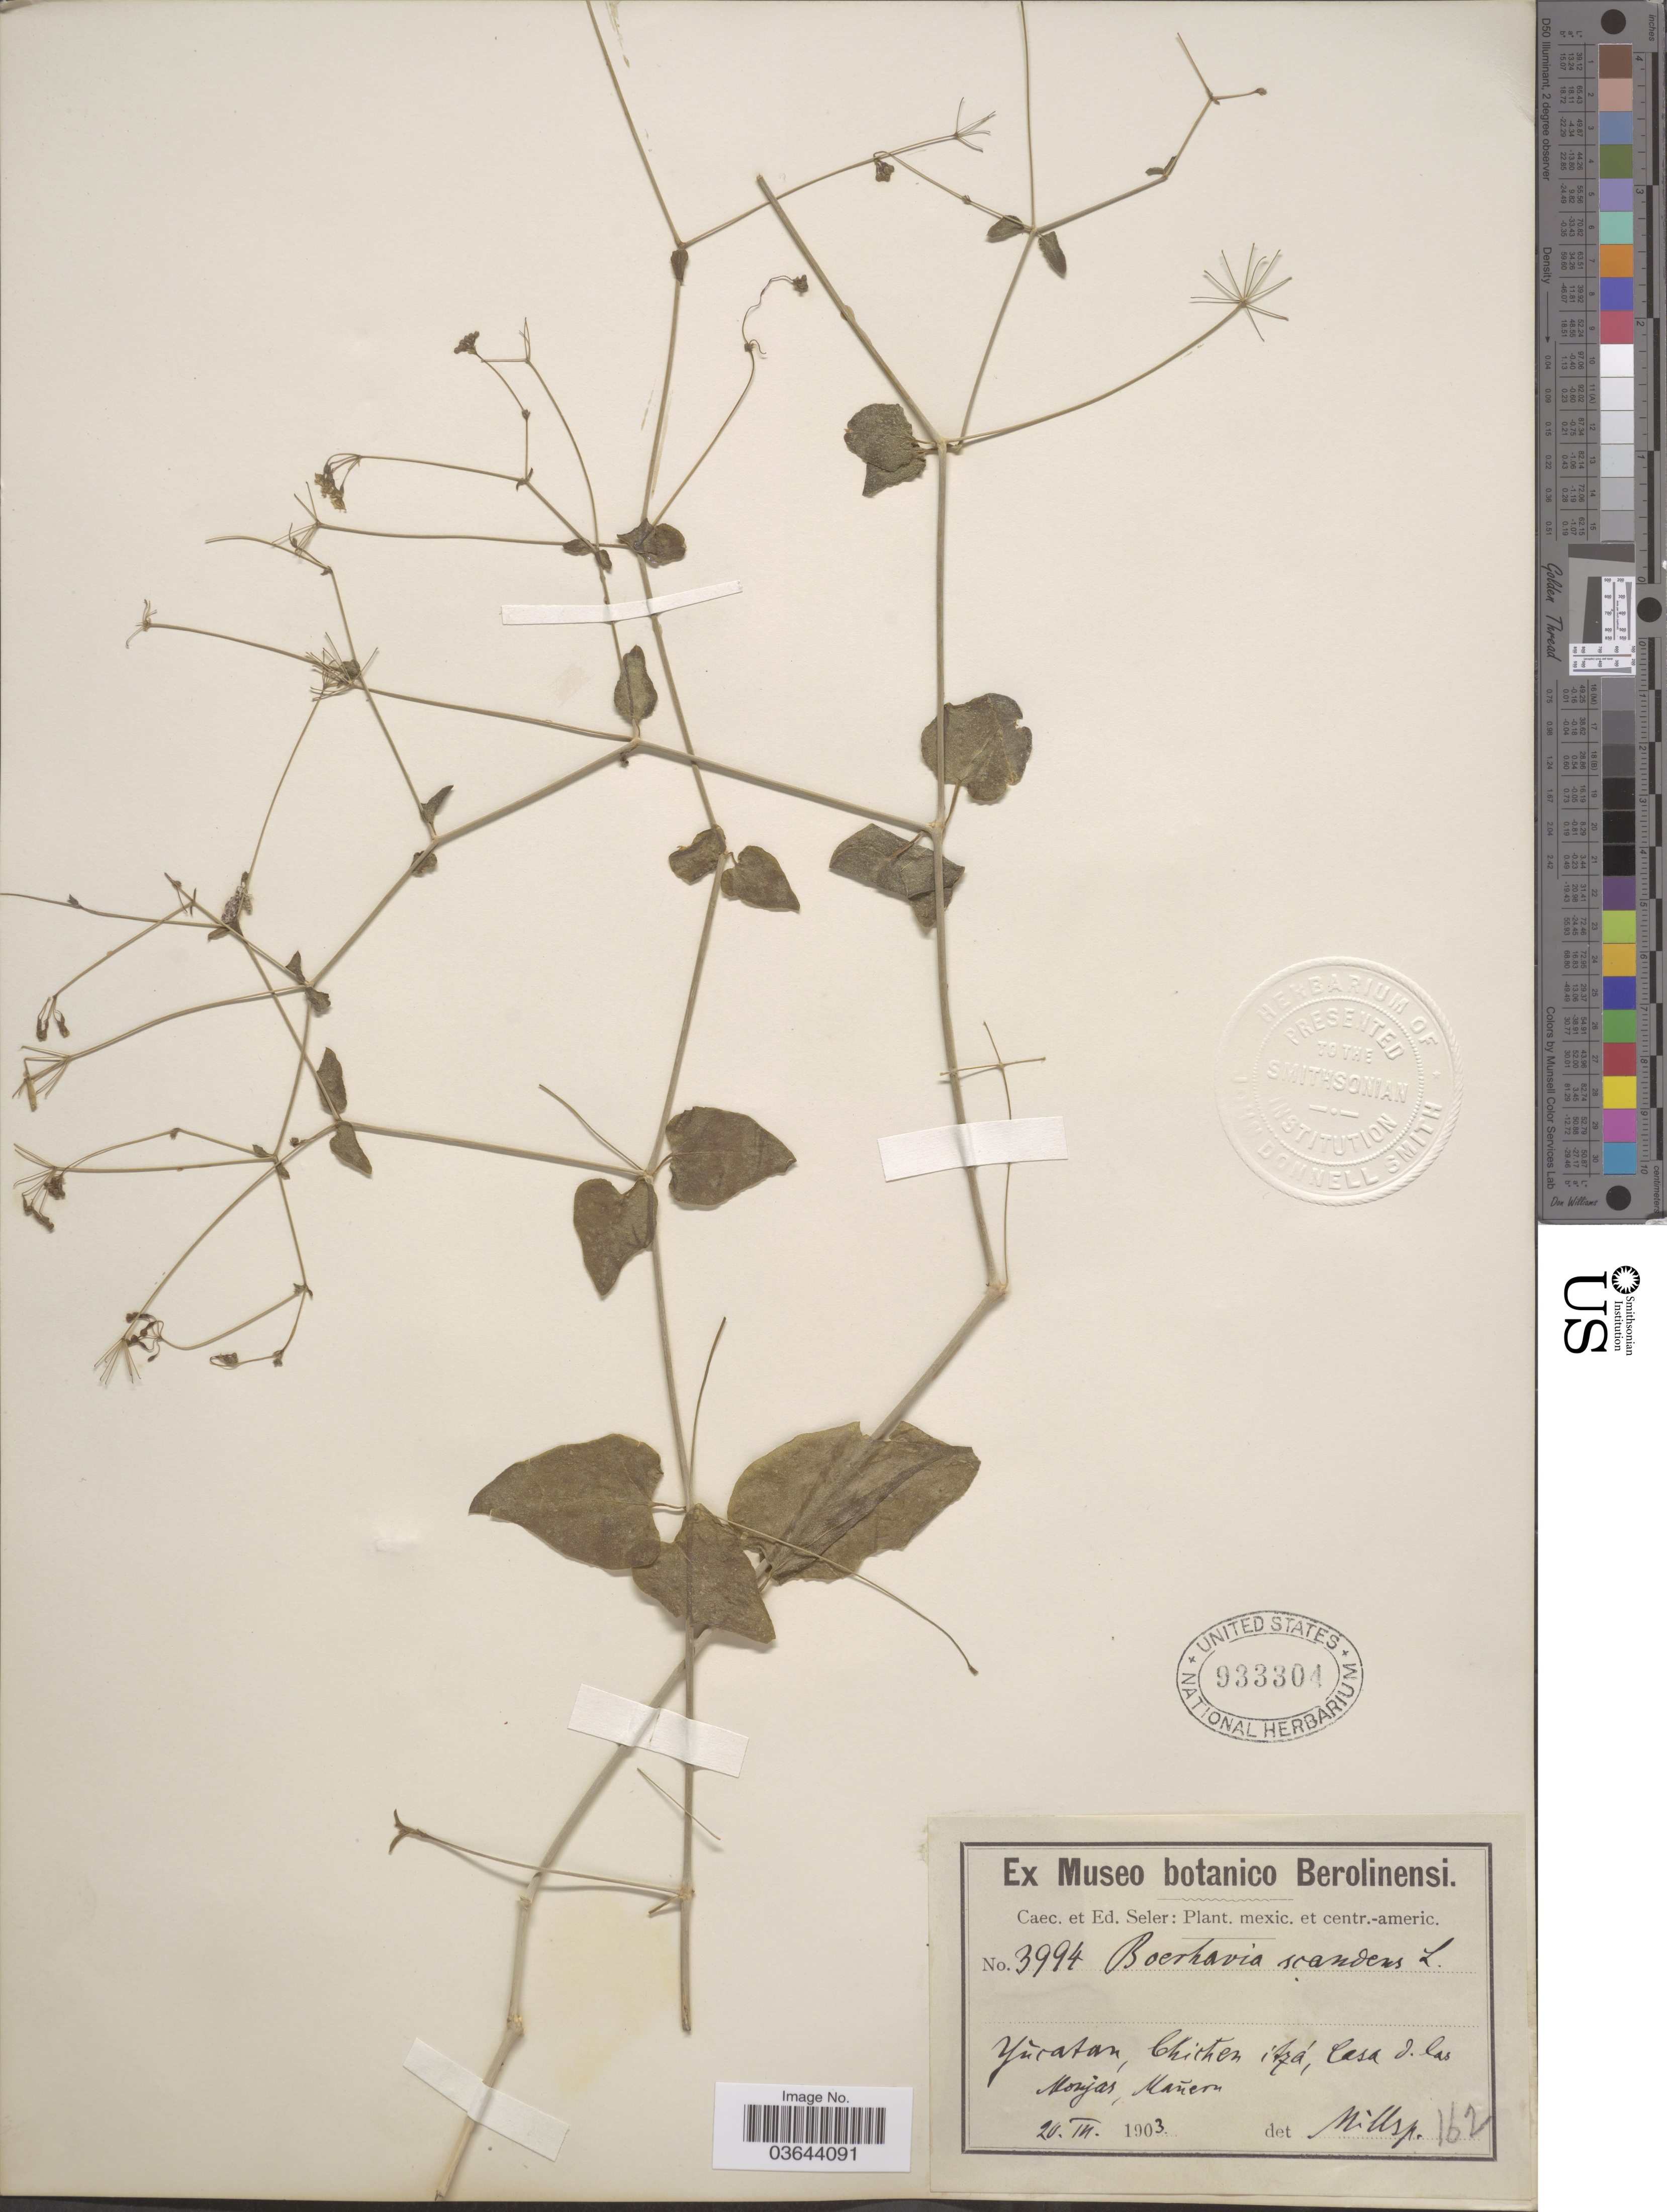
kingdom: Plantae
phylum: Tracheophyta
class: Magnoliopsida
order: Caryophyllales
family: Nyctaginaceae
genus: Commicarpus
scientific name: Commicarpus scandens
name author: (L.) Standl.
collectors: ex Caec. et Ed Seler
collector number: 3994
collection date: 1903-03-20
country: Mexico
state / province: Yucatán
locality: Chichen itza, Casa d. las Monjas, Mauern.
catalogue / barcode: US 933304